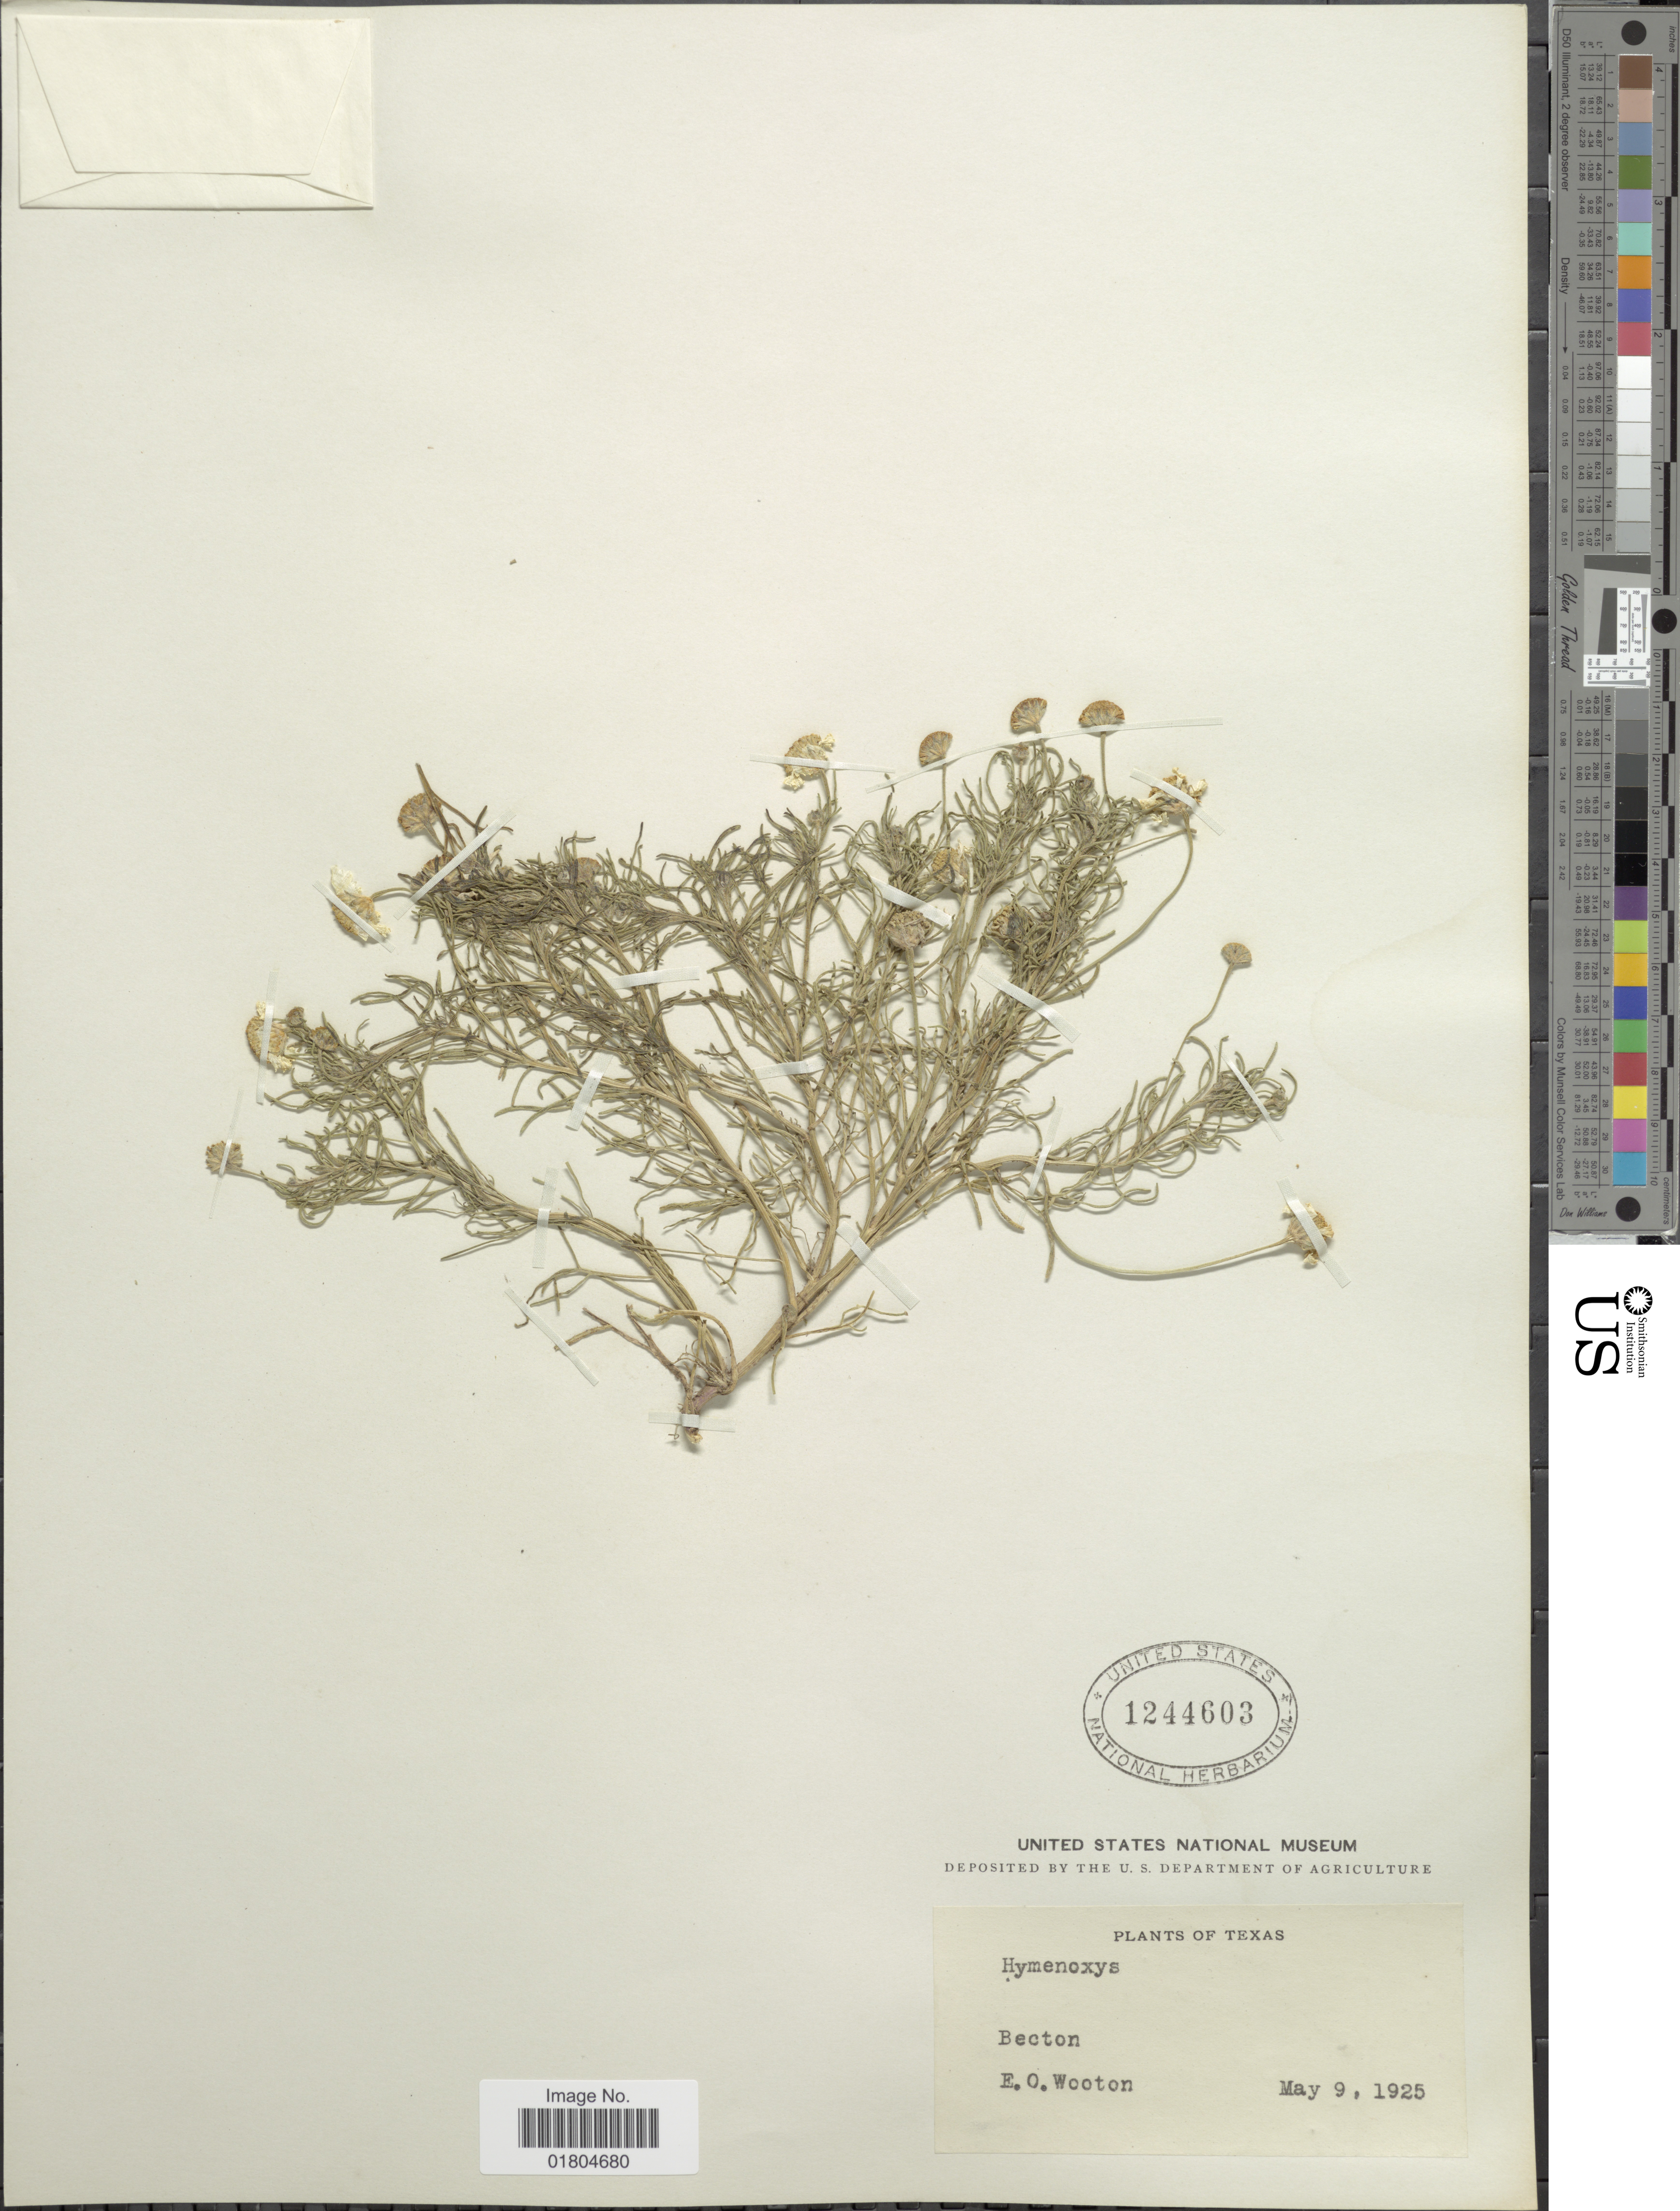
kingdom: Plantae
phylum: Tracheophyta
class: Magnoliopsida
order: Asterales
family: Asteraceae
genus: Hymenoxys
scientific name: Hymenoxys odorata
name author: DC.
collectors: E. O. Wooton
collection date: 1925-05-09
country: United States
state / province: Texas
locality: Becton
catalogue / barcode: US 1244603